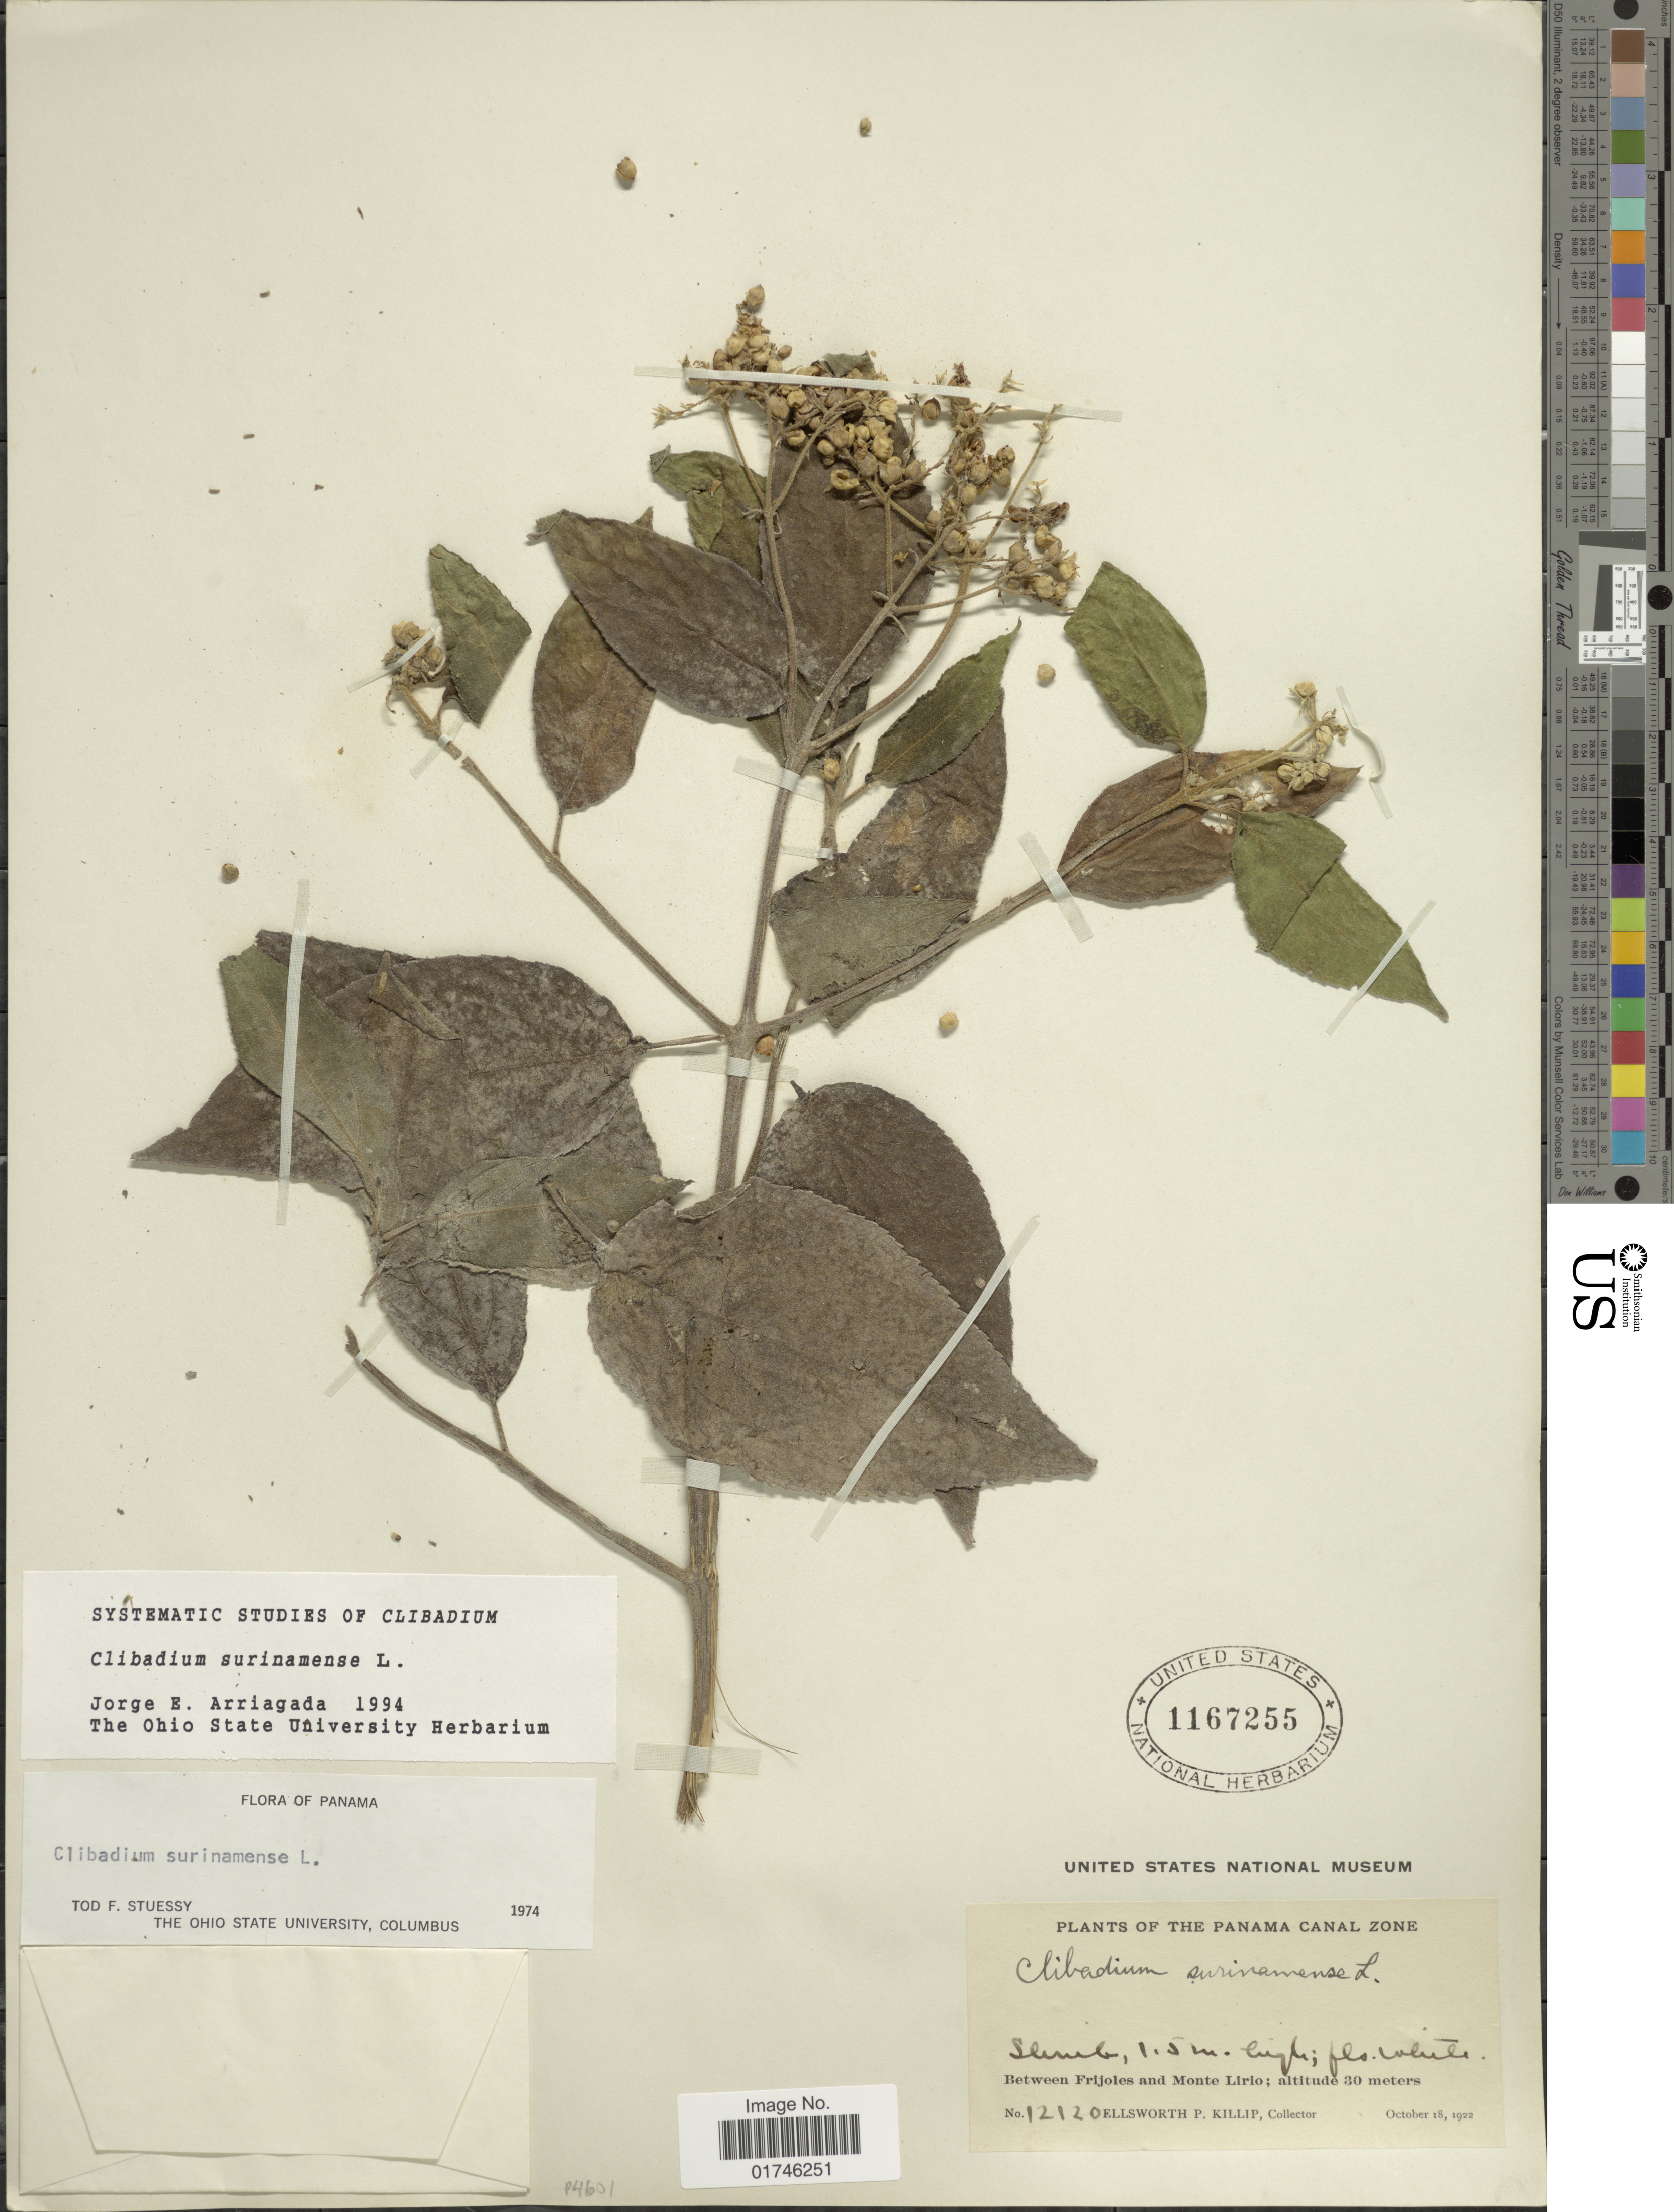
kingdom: Plantae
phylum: Tracheophyta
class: Magnoliopsida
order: Asterales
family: Asteraceae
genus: Clibadium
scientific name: Clibadium surinamense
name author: L.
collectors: E. P. Killip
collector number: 12120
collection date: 1922-10-18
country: Panama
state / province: Colón / Panamá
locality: Panama Canal Zone. Between Frijoles and Monte Lirio.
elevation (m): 30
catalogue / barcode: US 1167255